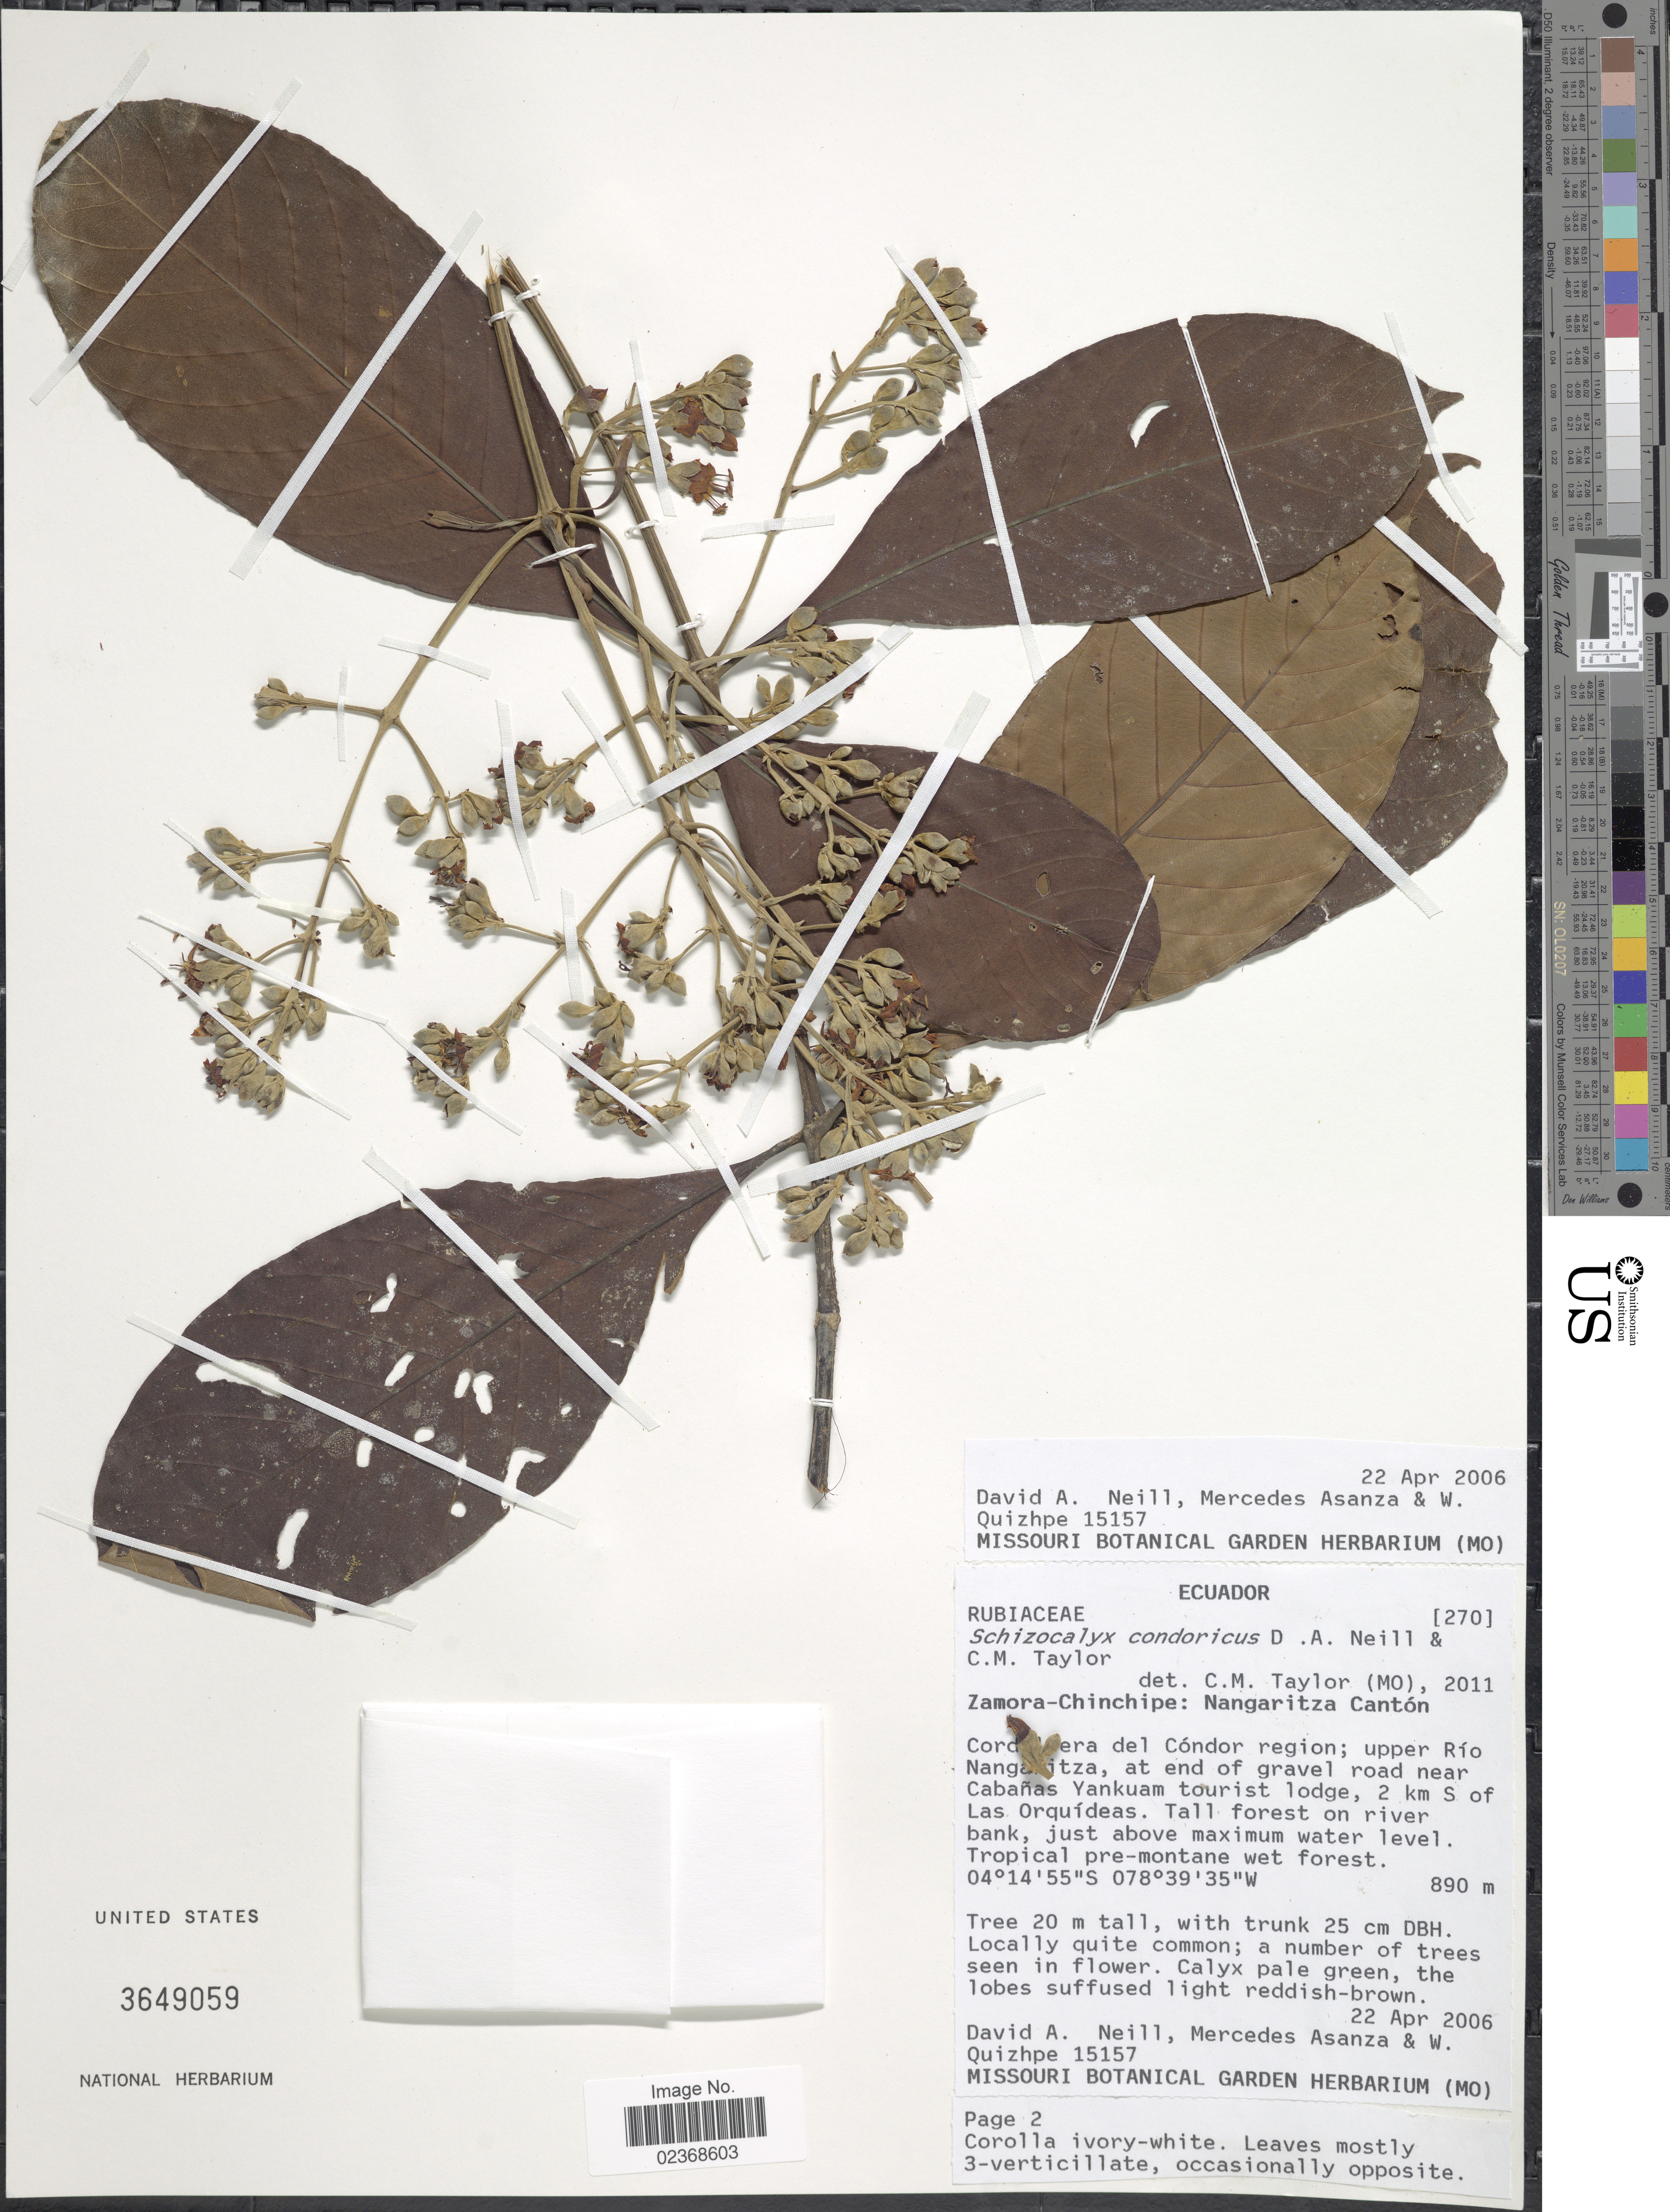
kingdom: Plantae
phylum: Tracheophyta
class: Magnoliopsida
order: Gentianales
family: Rubiaceae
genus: Schizocalyx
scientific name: Schizocalyx condoricus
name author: D.A. Neill & C.M. Taylor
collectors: D. A. Neill, M. Asanza & W. Quizhpe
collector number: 15157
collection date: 2006-04-22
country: Ecuador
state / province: Zamora-Chinchipe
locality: Nangaritza Canton, Cordillera del Condor region; upper Rio Nangaritza, at end of gravel road near Cabanas Yankuam tourist lodge, 2 km S of Las Orquidas.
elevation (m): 890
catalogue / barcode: US 3649059